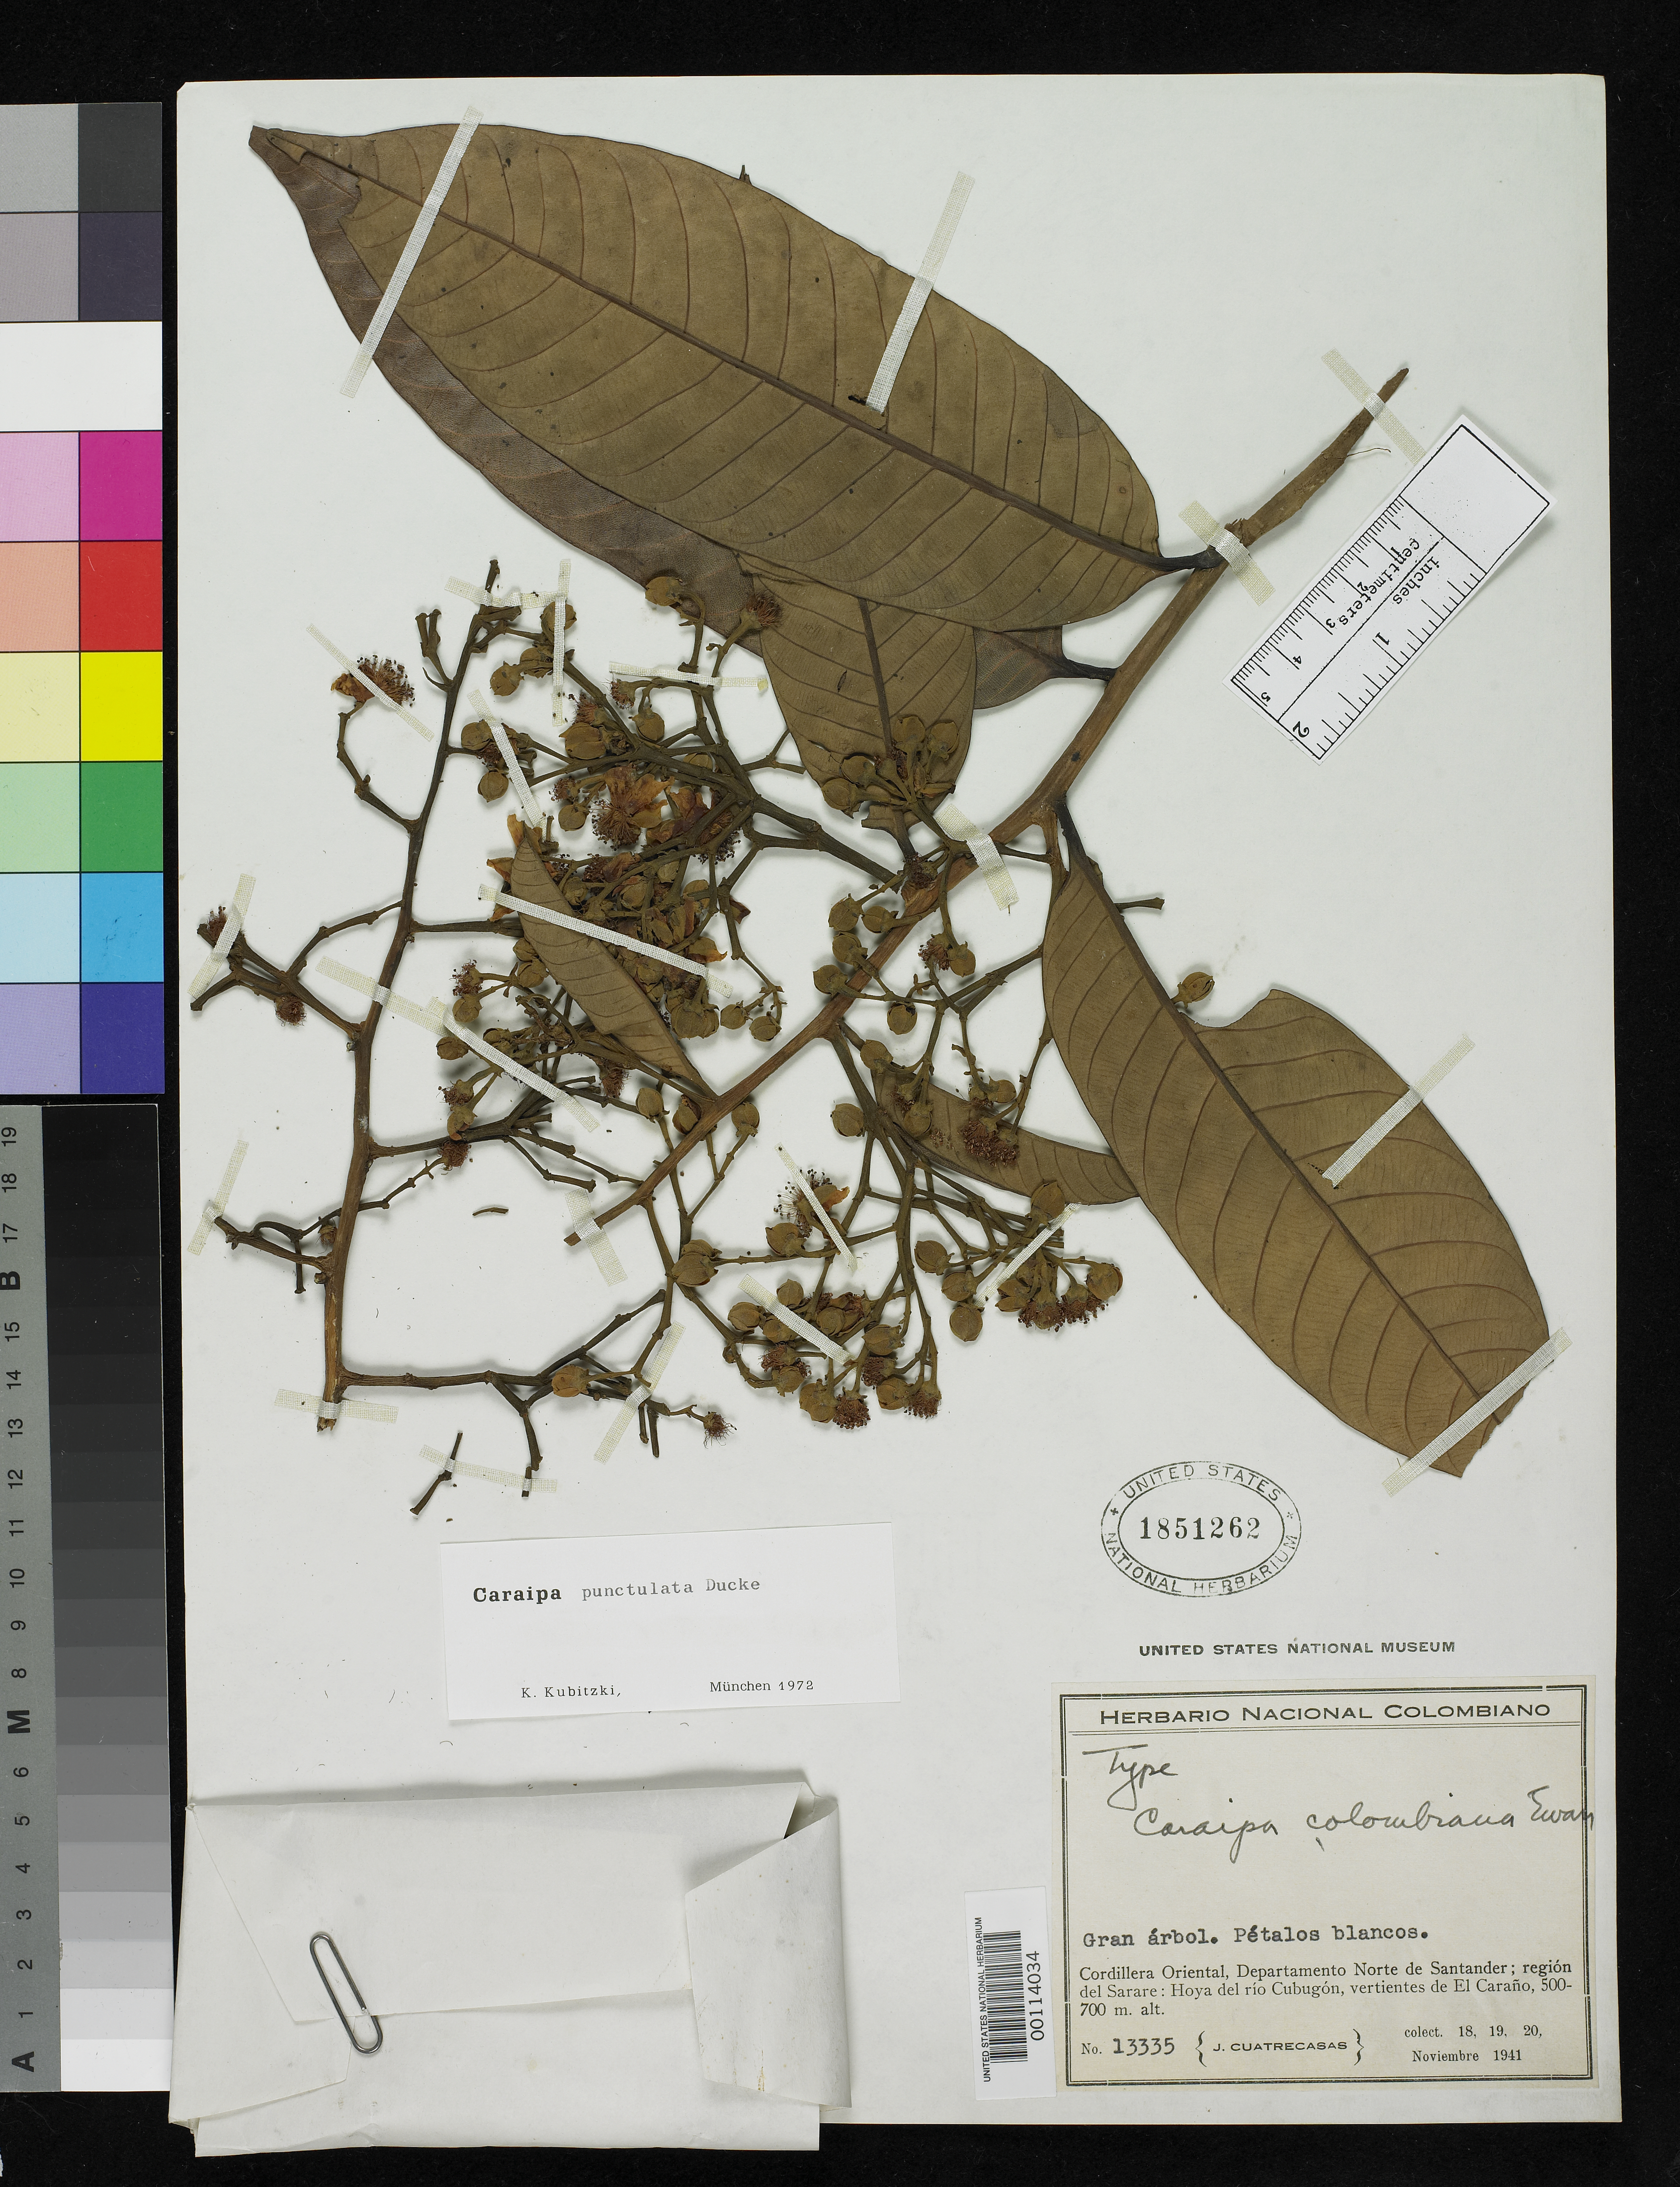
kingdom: Plantae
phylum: Tracheophyta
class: Magnoliopsida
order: Malpighiales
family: Calophyllaceae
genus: Caraipa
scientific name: Caraipa colombiana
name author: Ewan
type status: Holotype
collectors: J. Cuatrecasas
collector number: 13335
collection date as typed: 18 Nov 1941 to 20 Nov 1941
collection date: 1941-11-18/1941-11-20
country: Colombia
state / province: Norte de Santander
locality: Cordillera Oriental, region de Sarare, Hoya del Rio Cubugon, Vertientes de El Carano.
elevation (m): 500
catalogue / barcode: US 1851262